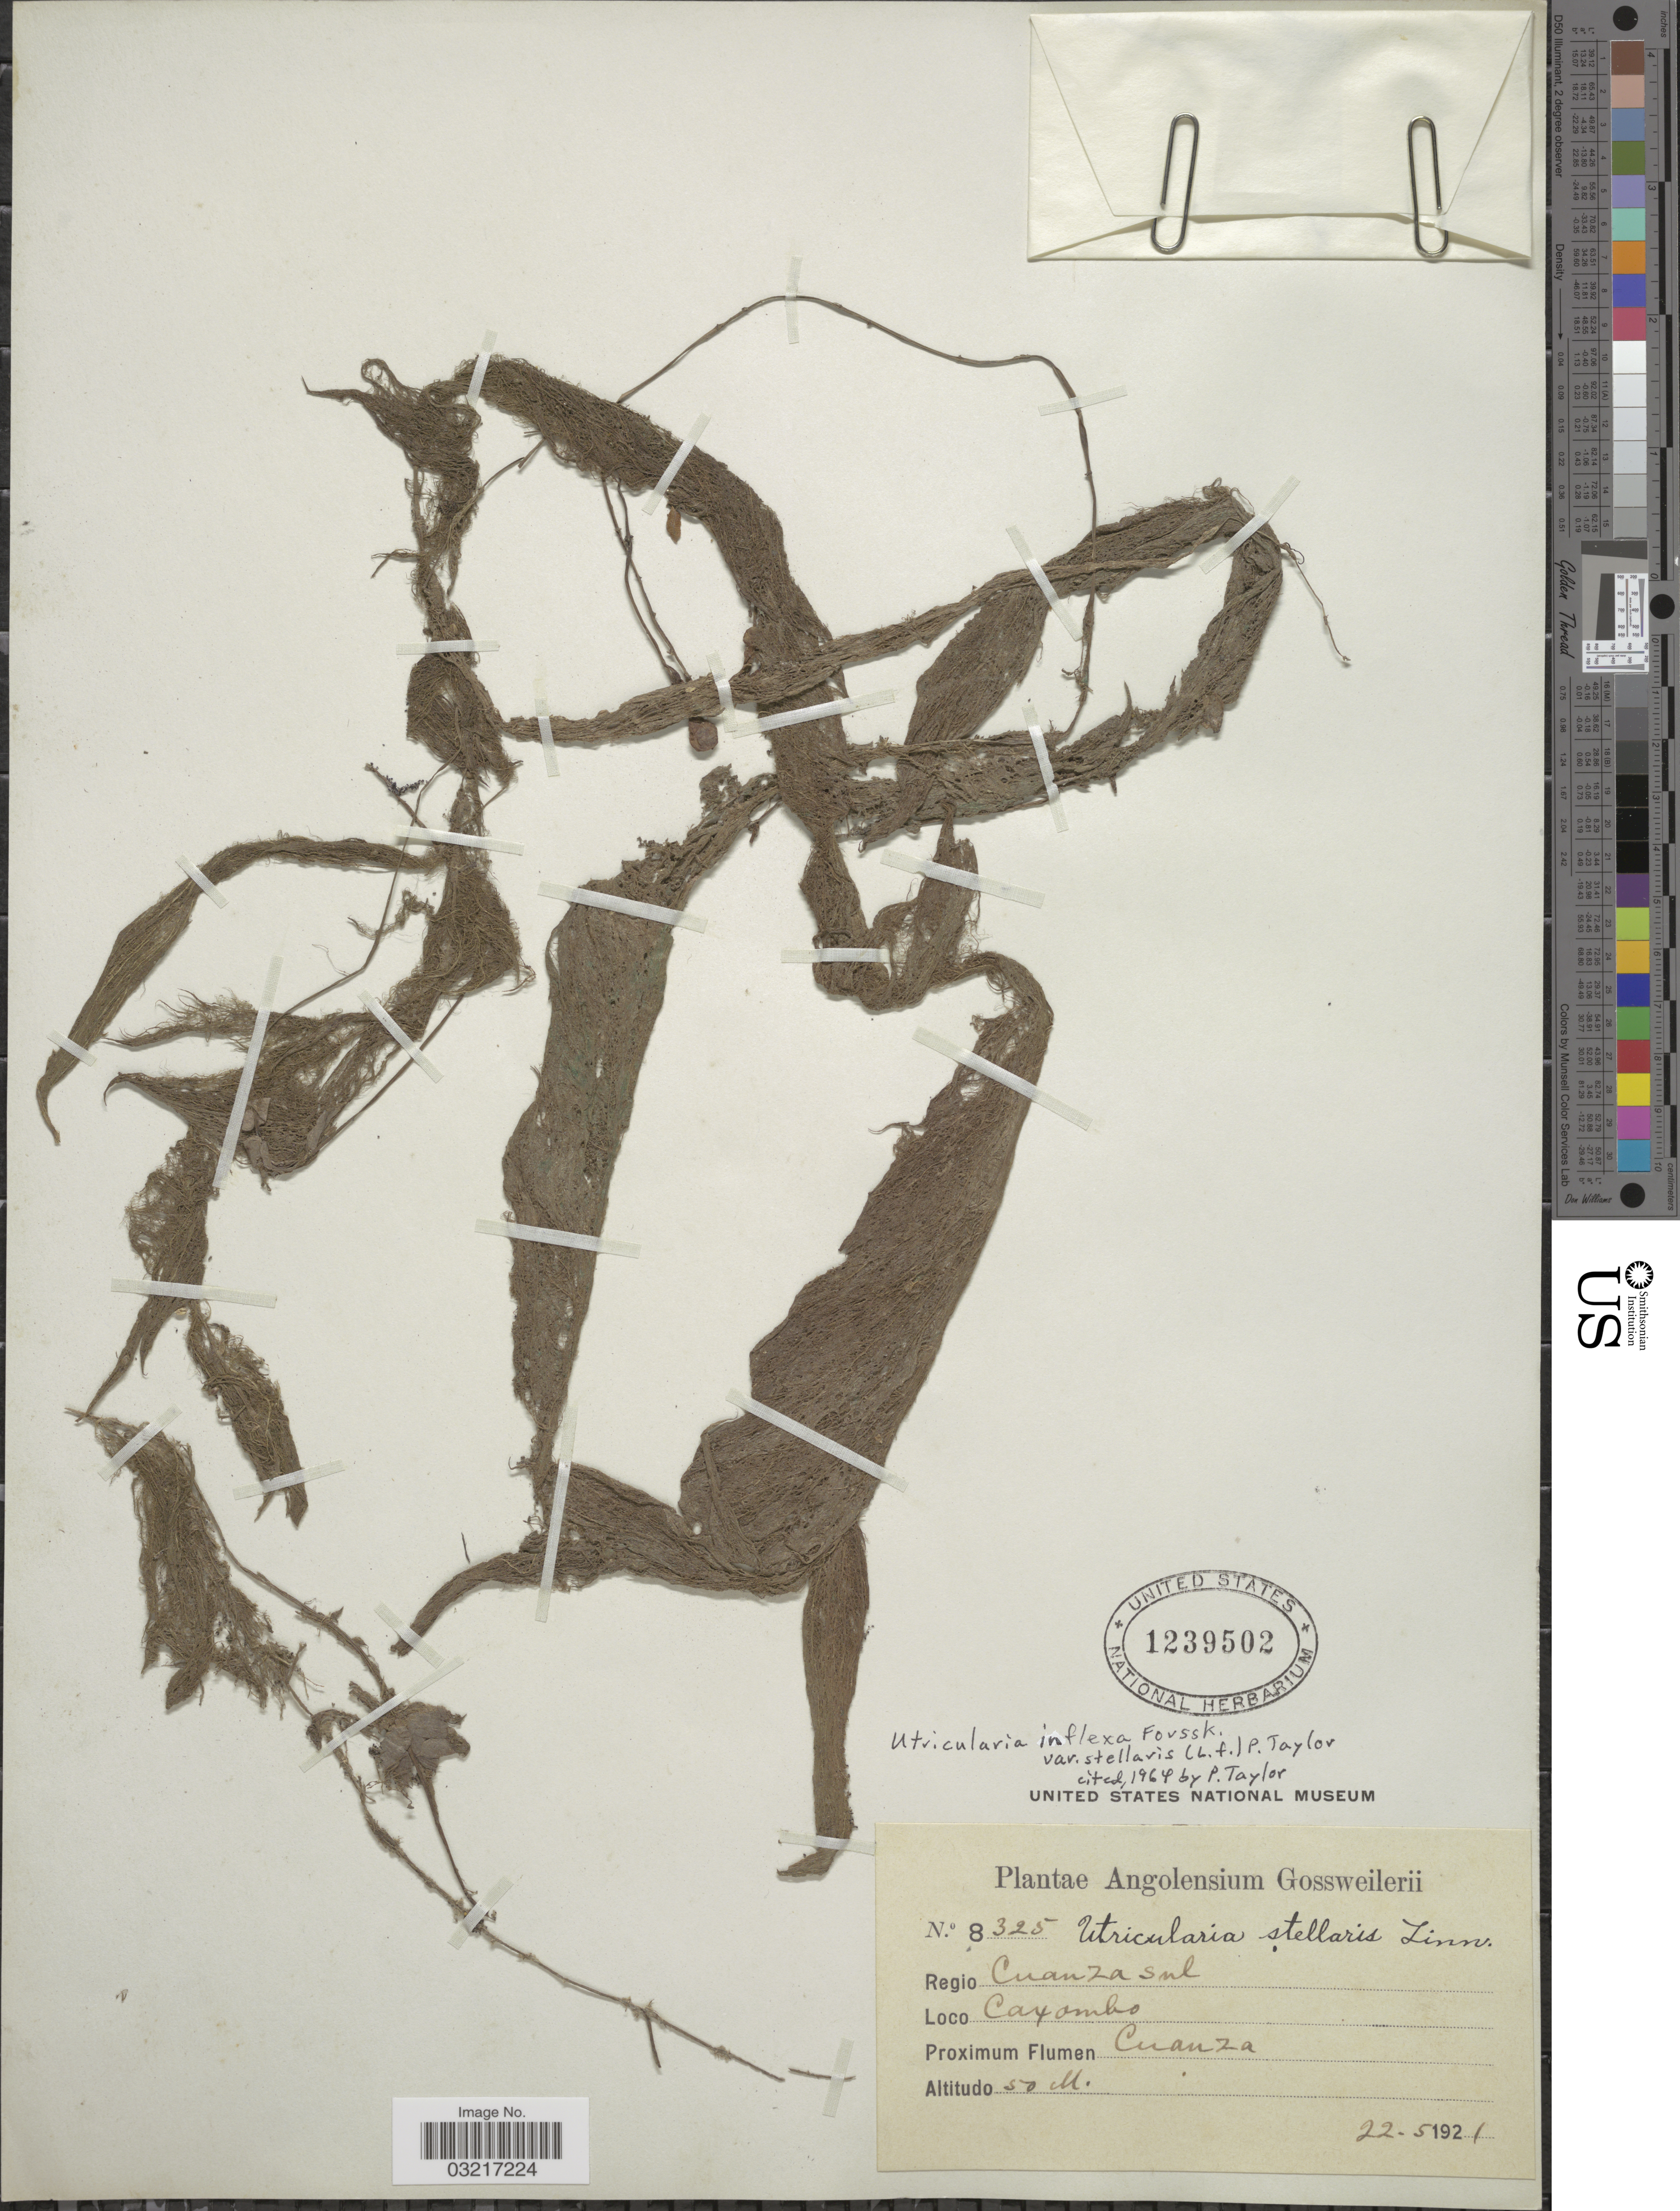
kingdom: Plantae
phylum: Tracheophyta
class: Magnoliopsida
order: Lamiales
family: Lentibulariaceae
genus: Utricularia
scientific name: Utricularia inflexa var. stellaris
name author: (L. f.) P. Taylor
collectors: -. Gossweiler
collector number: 8325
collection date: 1921-05-22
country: Angola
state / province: Cuanza Sul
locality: Regio Cuanza Sul. Caxombo. Procimum Flumen Cuanza.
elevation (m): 50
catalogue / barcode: US 1239502